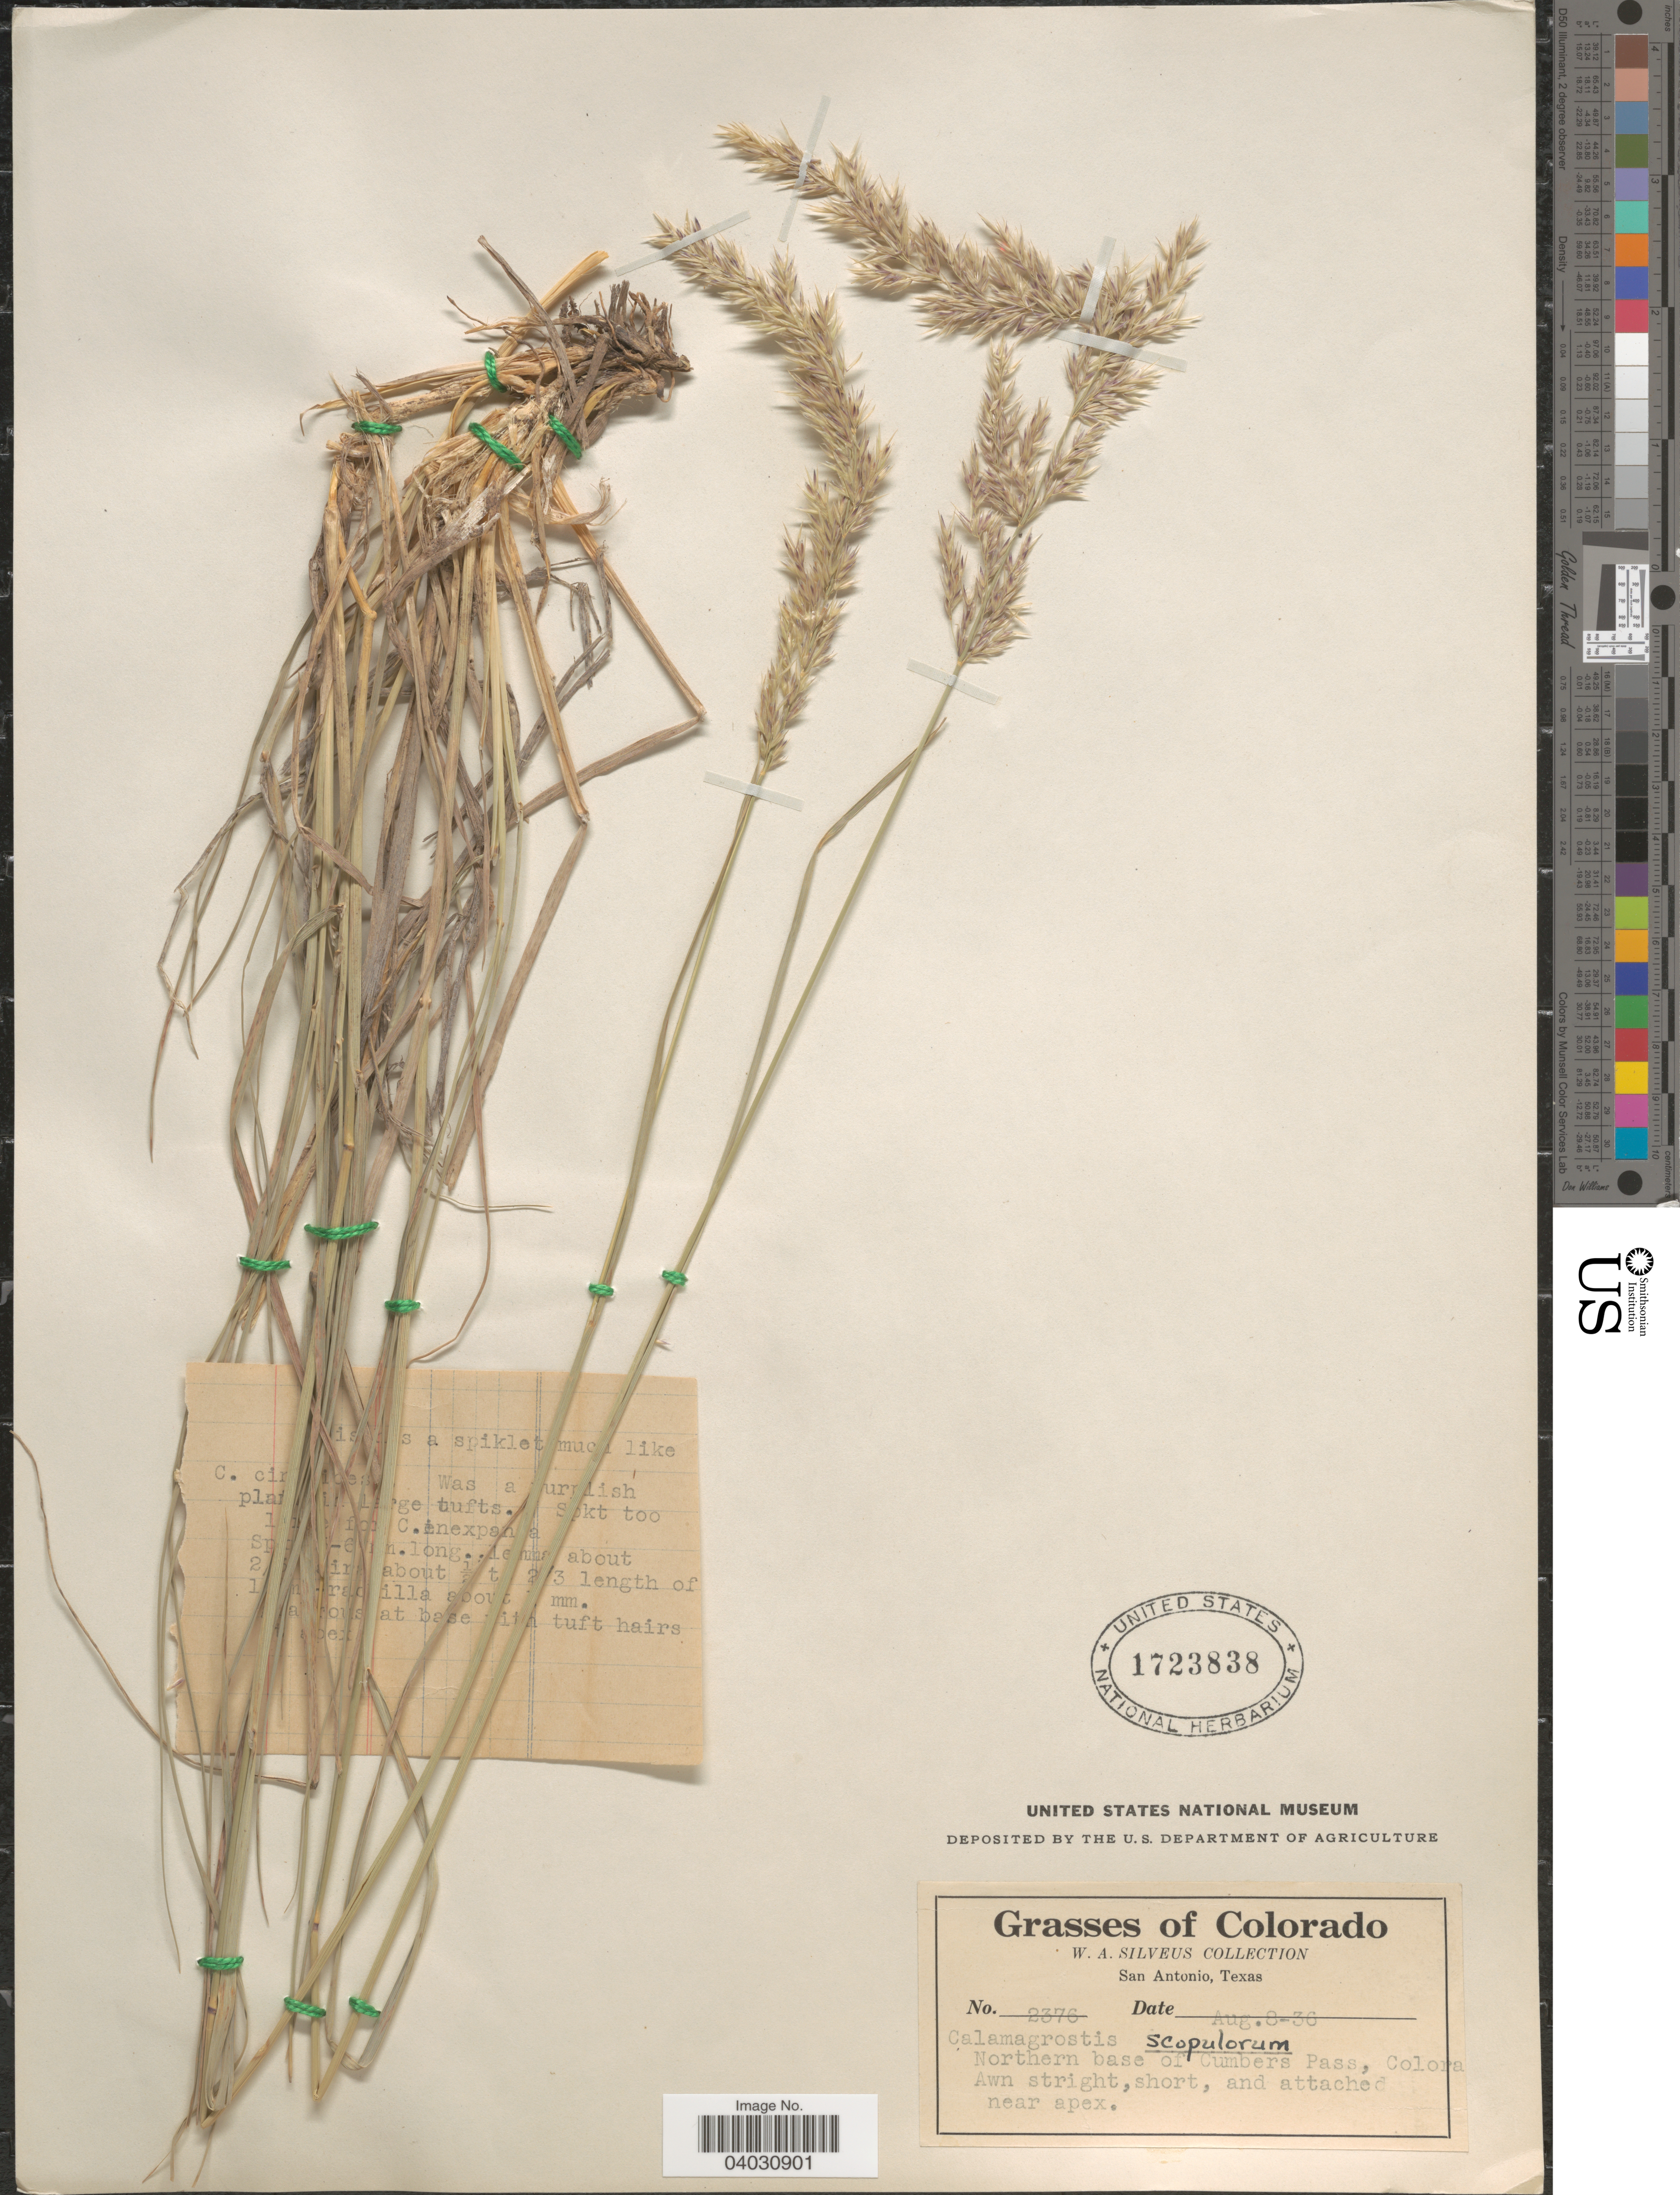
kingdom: Plantae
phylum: Tracheophyta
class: Liliopsida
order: Poales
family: Poaceae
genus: Calamagrostis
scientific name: Calamagrostis scopulorum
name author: M.E. Jones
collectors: W. Silveus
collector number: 2376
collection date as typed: Transcribed d/m/y: 8/8/36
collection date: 1936-08-08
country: United States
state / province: Colorado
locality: Northern base of Cumbers (Cumbres) Pass, Colorado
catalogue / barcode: US 1723838